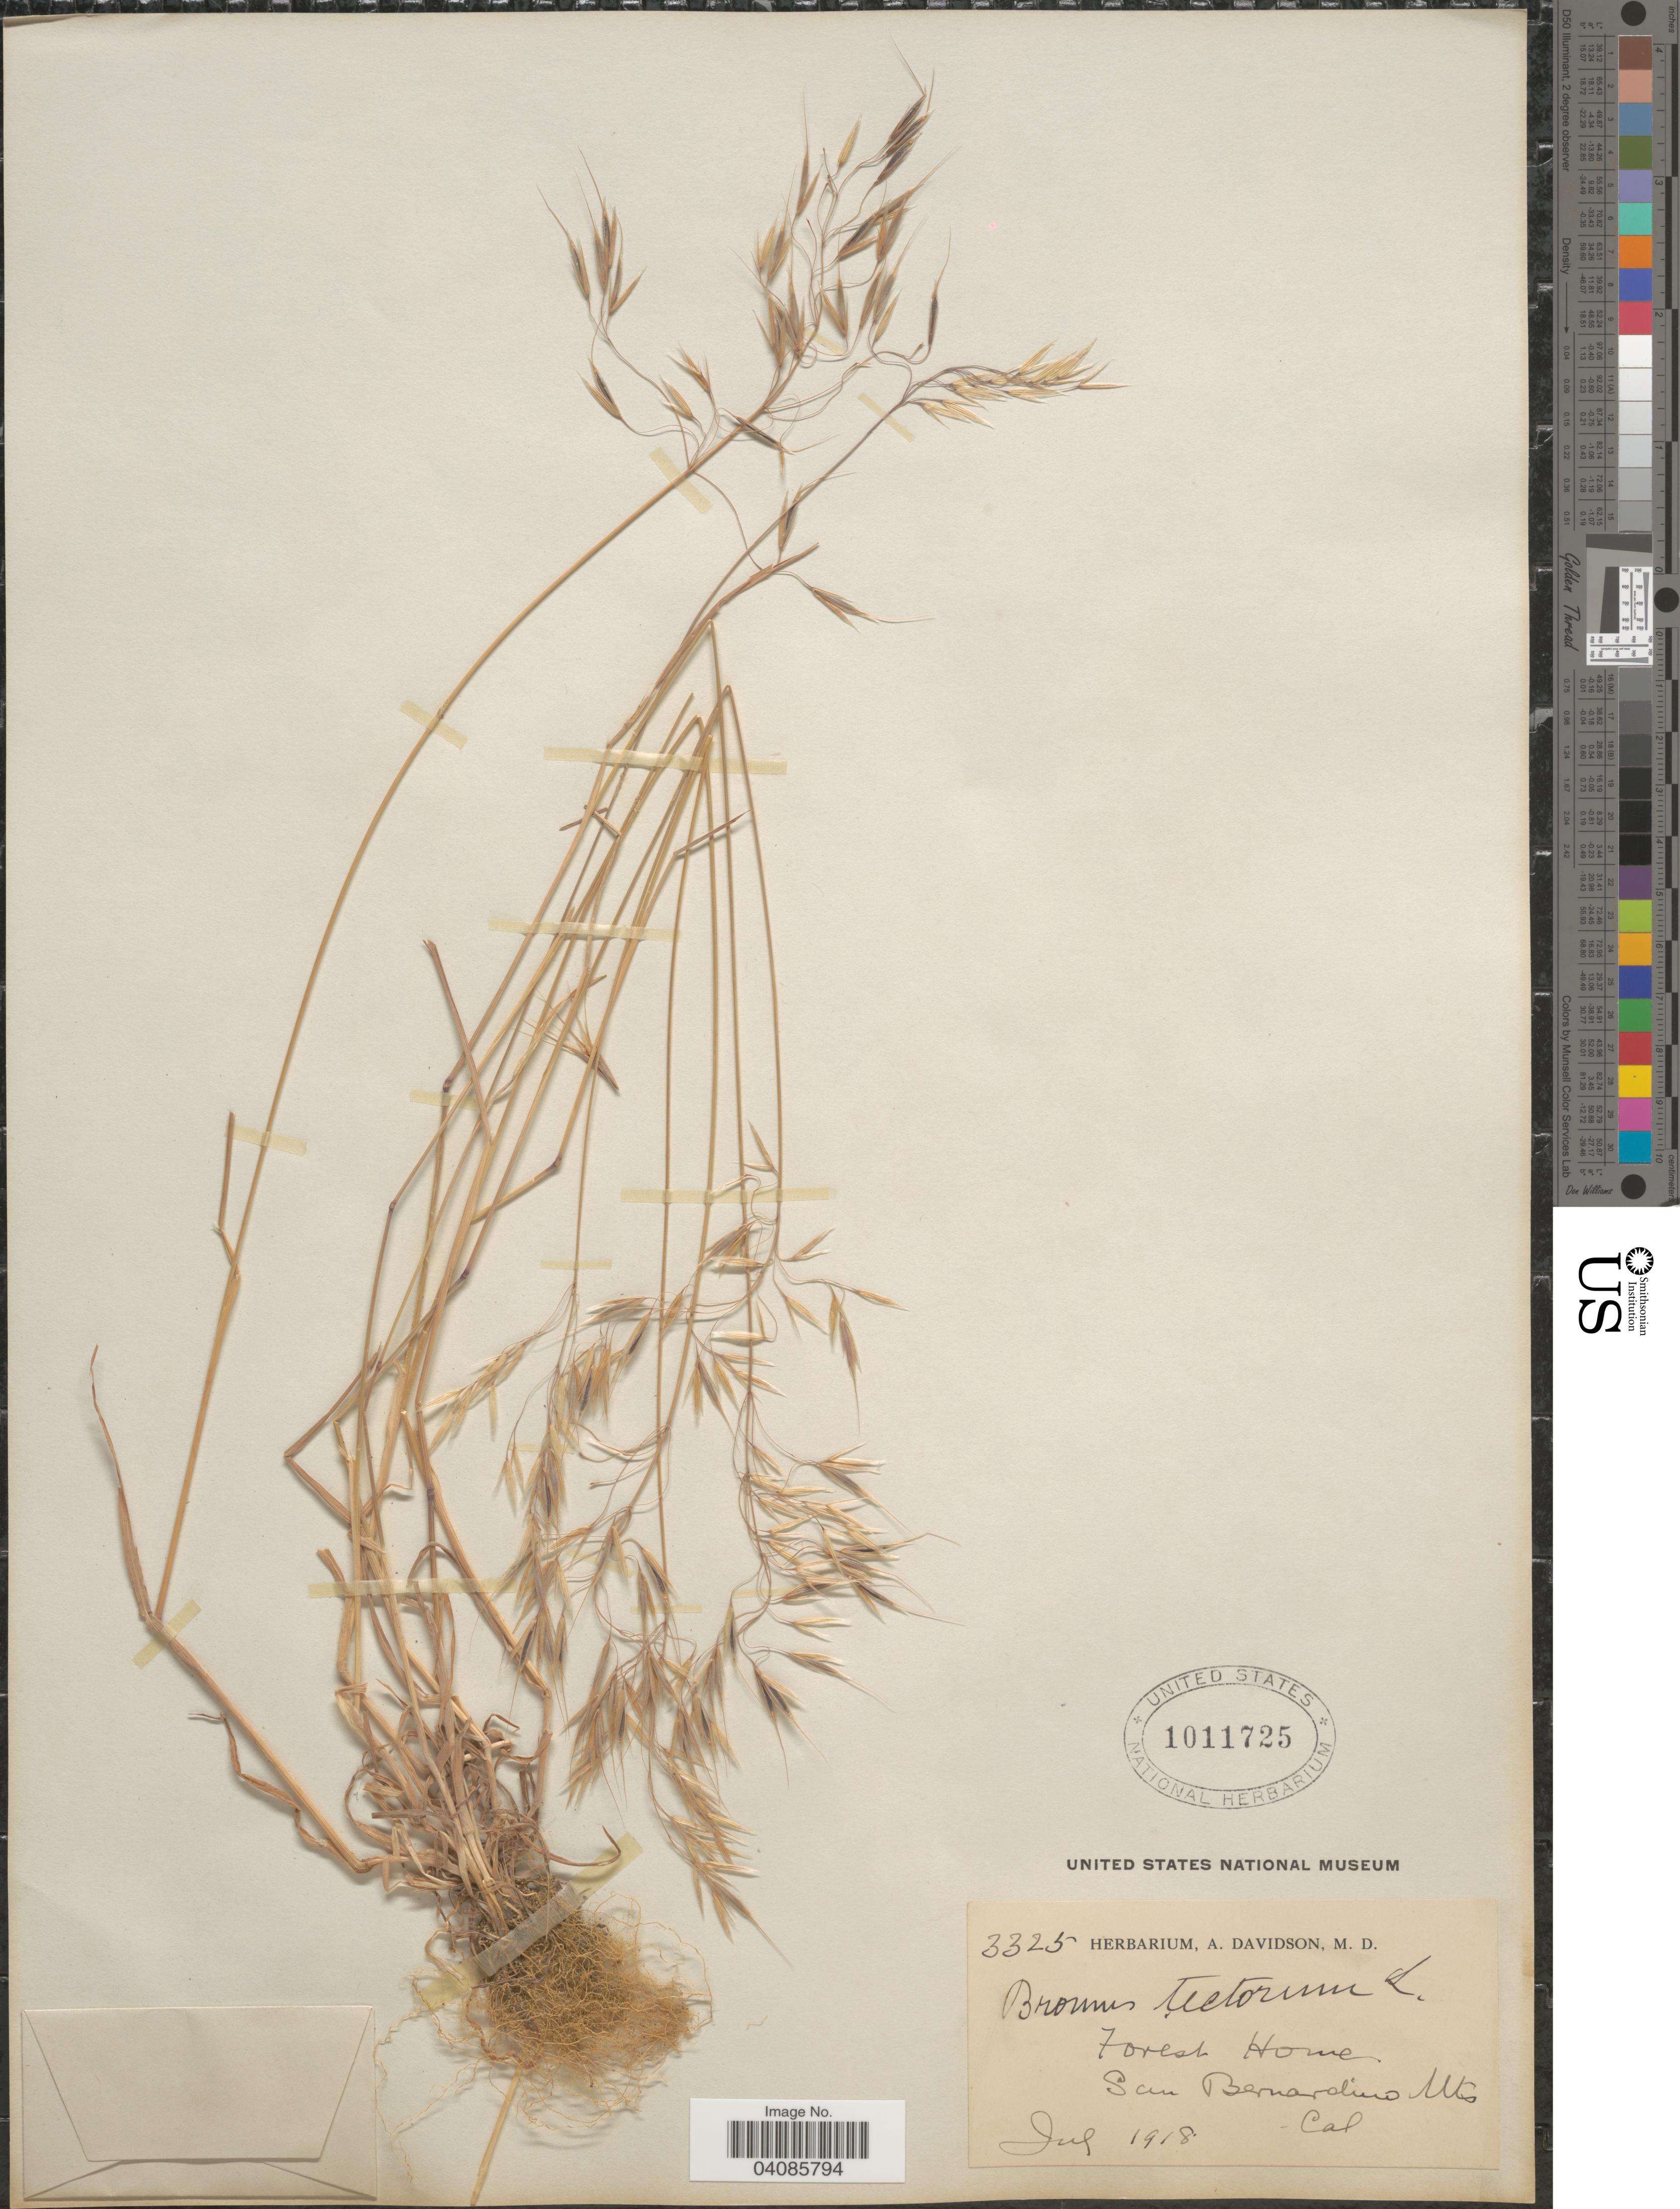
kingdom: Plantae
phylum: Tracheophyta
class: Liliopsida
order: Poales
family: Poaceae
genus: Bromus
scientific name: Bromus tectorum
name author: L.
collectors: ex herb. A. Davidson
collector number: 3325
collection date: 1918-07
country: United States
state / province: California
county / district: San Bernardino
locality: Forest Home, San Bernardino Mts.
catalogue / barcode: US 1011725